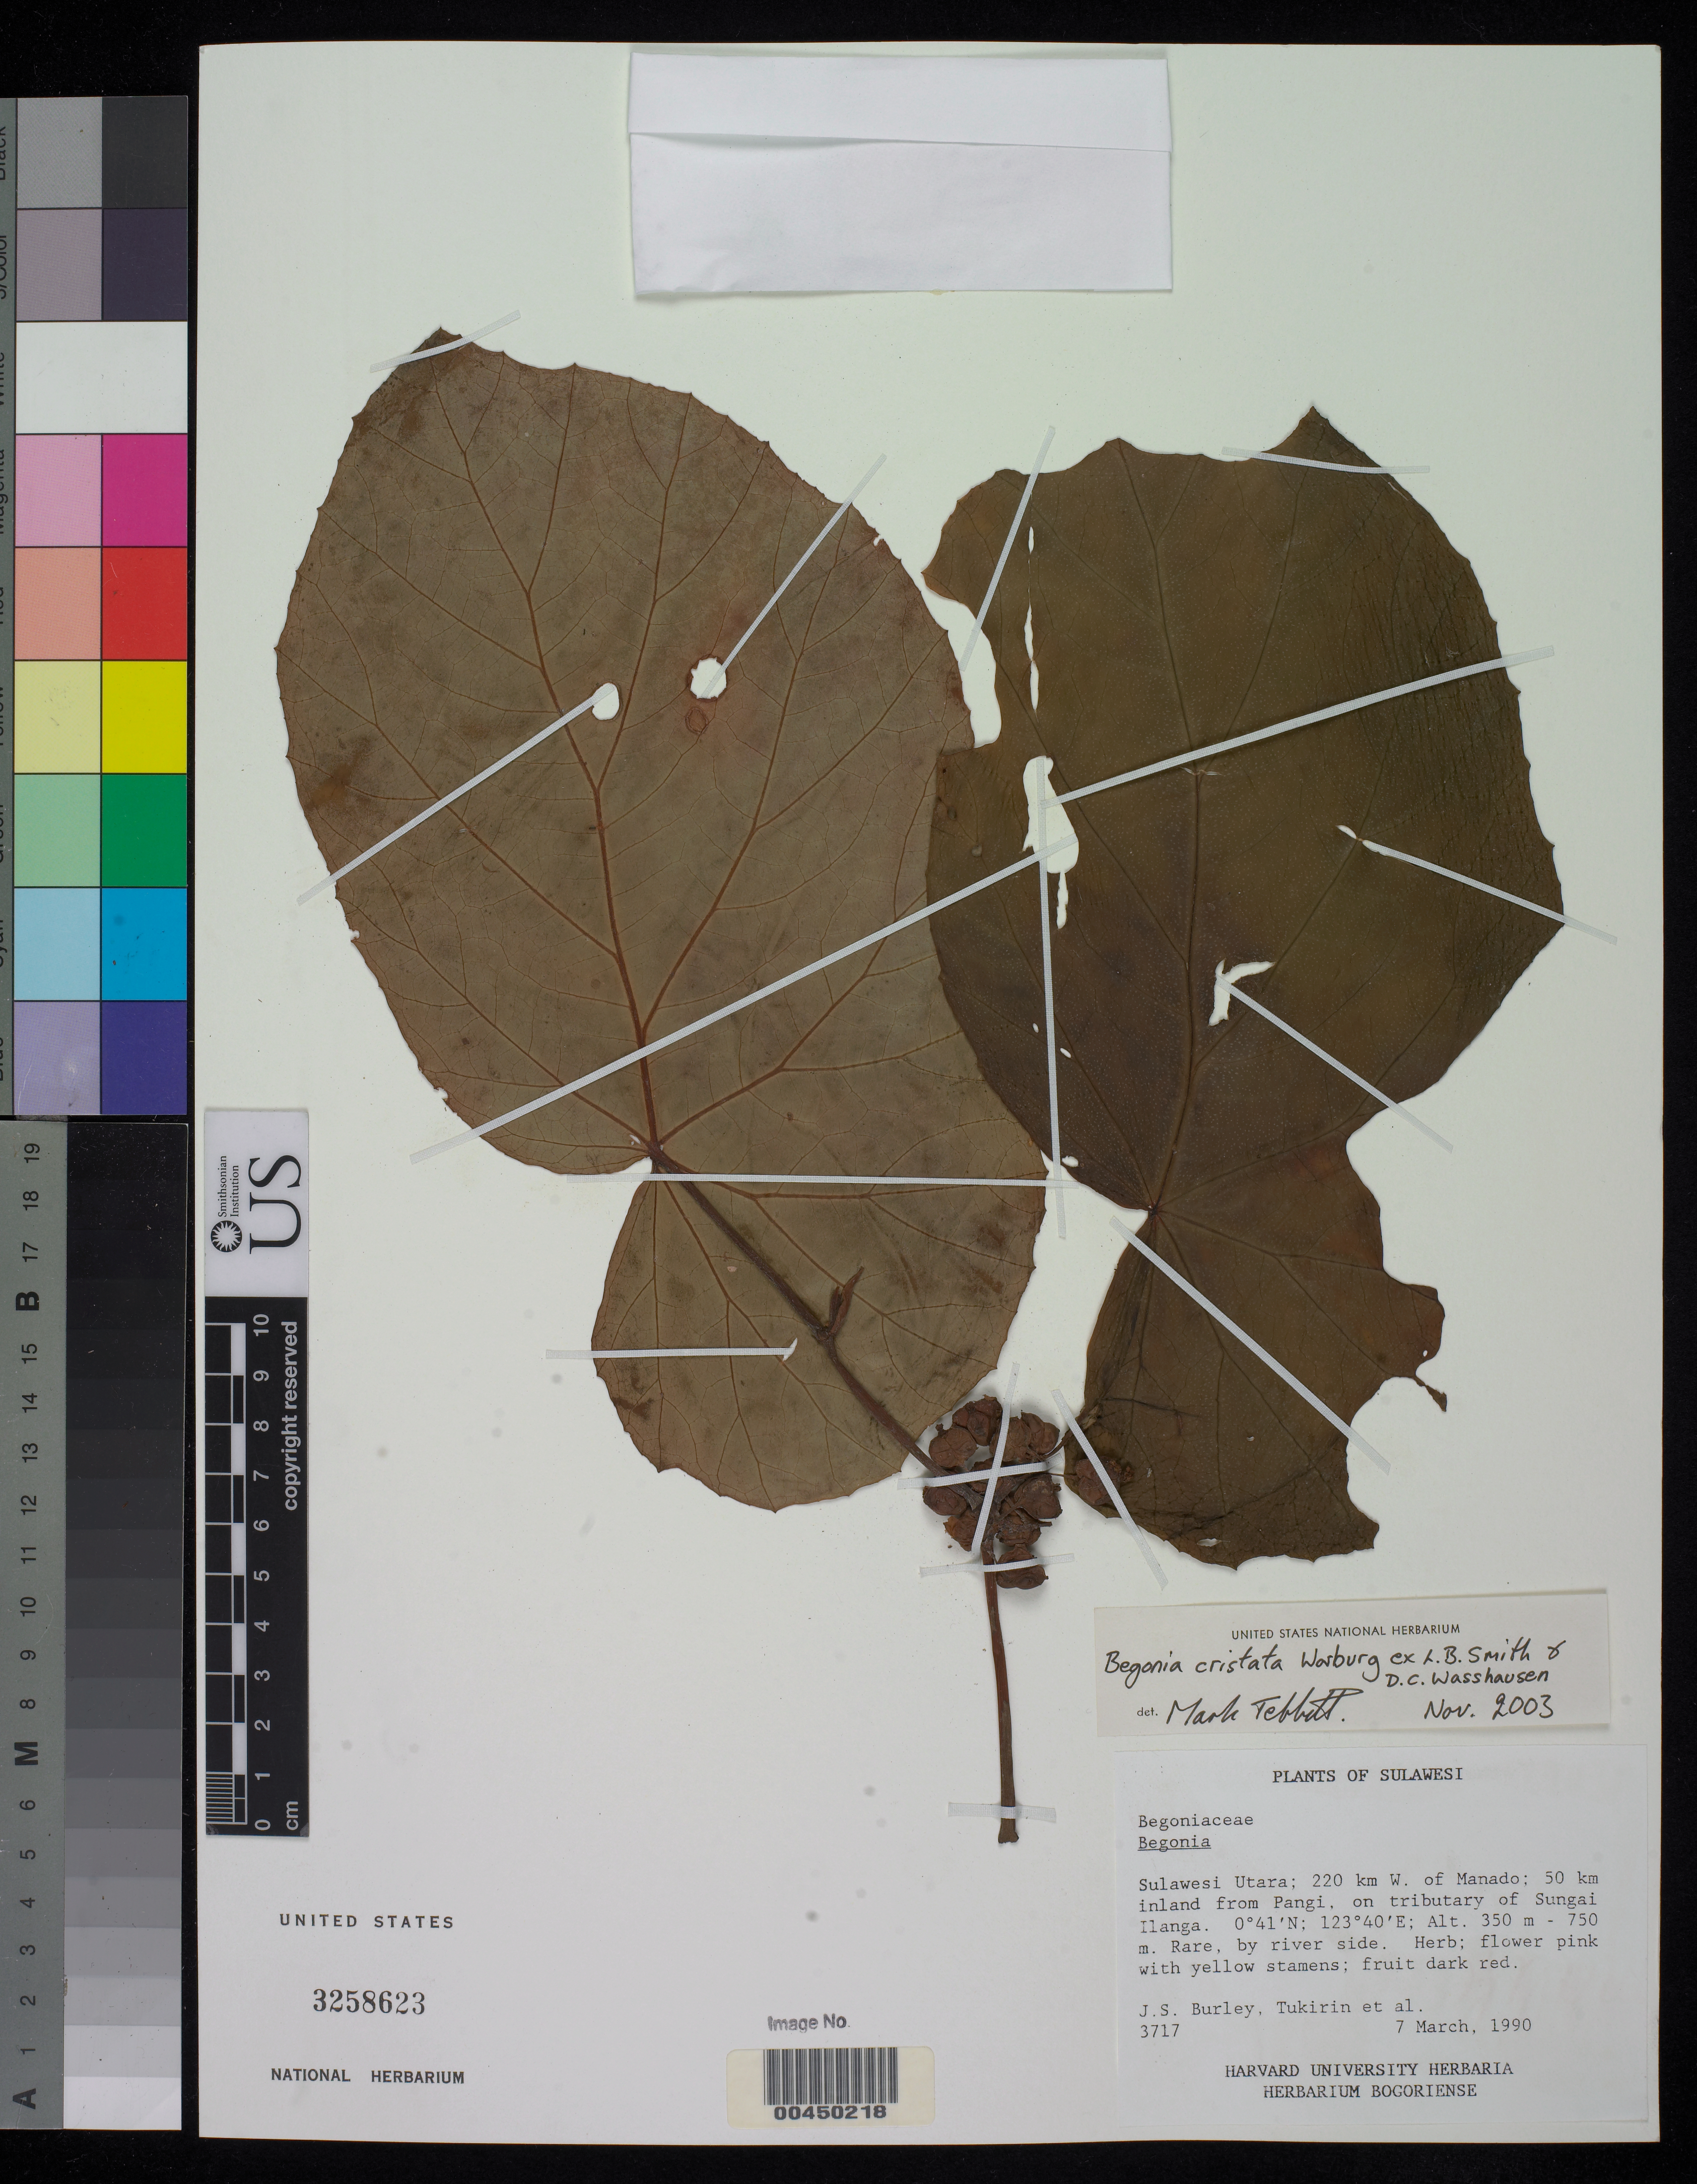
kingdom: Plantae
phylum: Tracheophyta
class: Magnoliopsida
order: Cucurbitales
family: Begoniaceae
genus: Begonia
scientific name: Begonia cristata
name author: Warb. ex L.B. Sm. & Wassh.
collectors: J. S. Burley & -. Tukirin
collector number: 3717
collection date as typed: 07 Mar 1990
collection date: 1990-03-07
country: Indonesia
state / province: Sulawesi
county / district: Sulawesi Utara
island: Sulawesi [Celebes]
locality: Sulawesi utara. [island originally recorded as borneo.]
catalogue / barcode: US 3258623